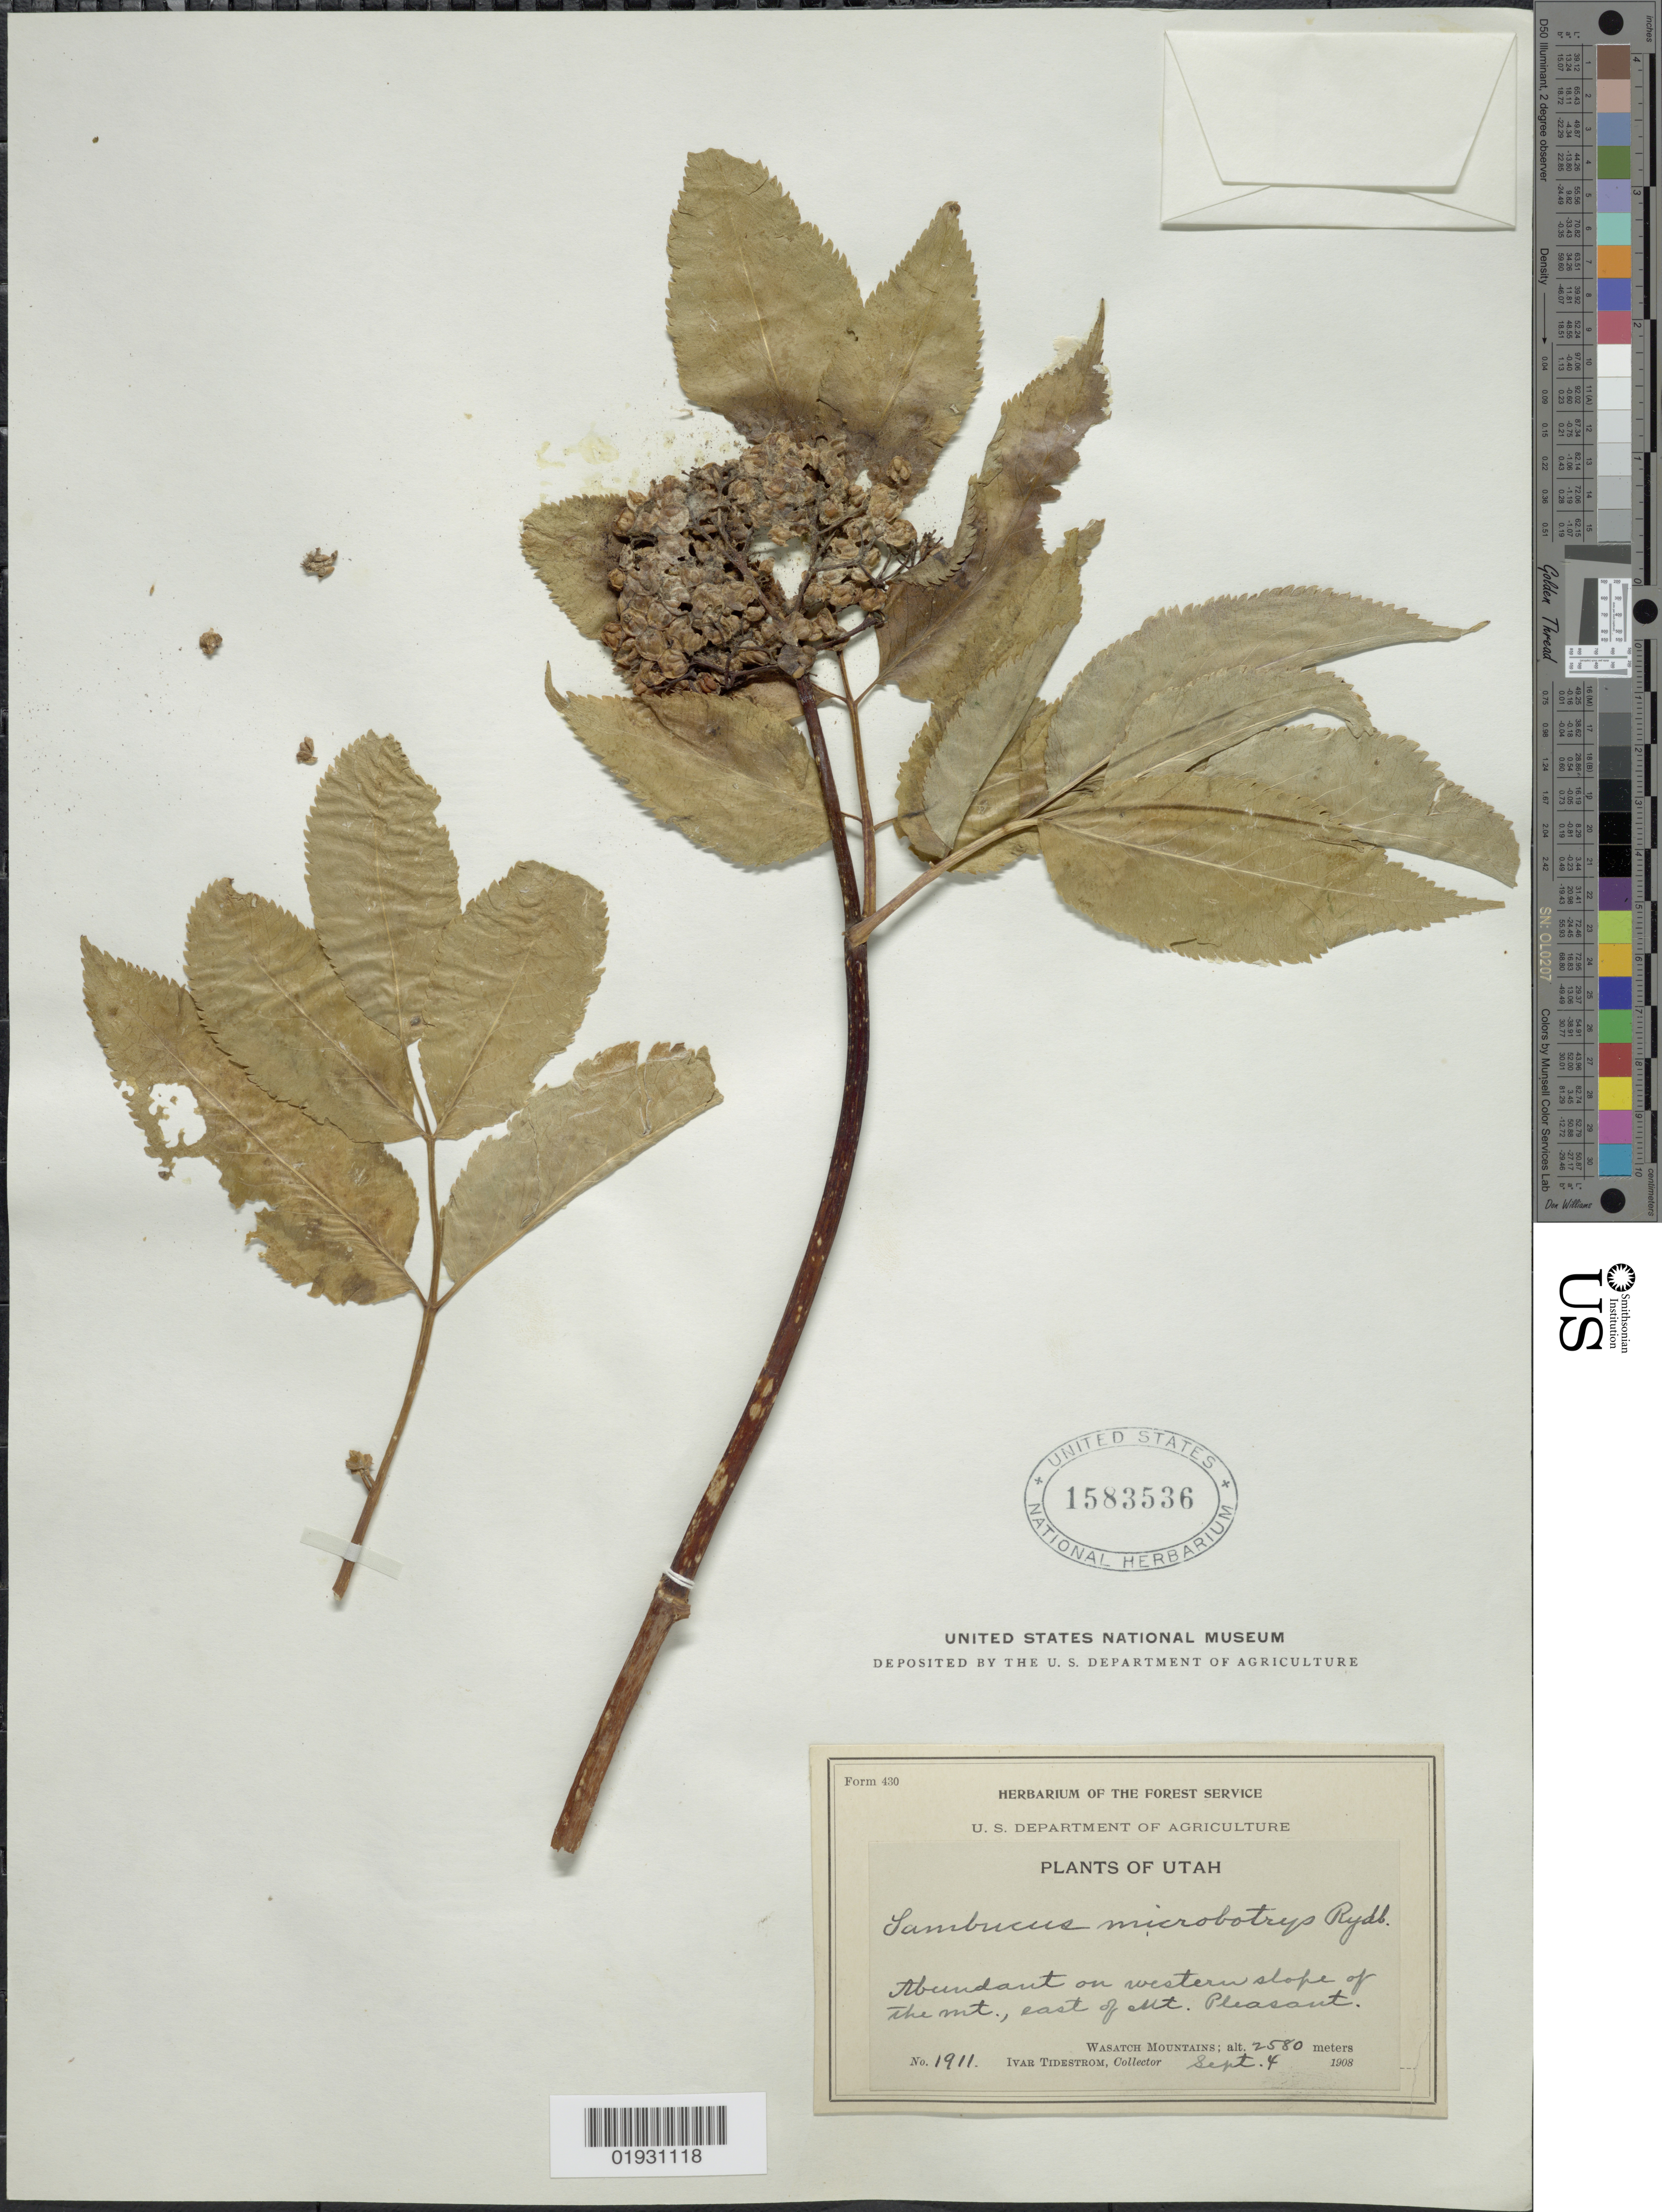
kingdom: Plantae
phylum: Tracheophyta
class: Magnoliopsida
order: Dipsacales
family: Viburnaceae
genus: Sambucus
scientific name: Sambucus microbotrys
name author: Rydb.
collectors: I. F. Tidestrom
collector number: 1911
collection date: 1908-09-04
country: United States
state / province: Utah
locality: Abundant on western slope of mt., east of the Mt. Pleasant. Wasatch Mountains.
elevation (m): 2580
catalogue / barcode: US 1583536